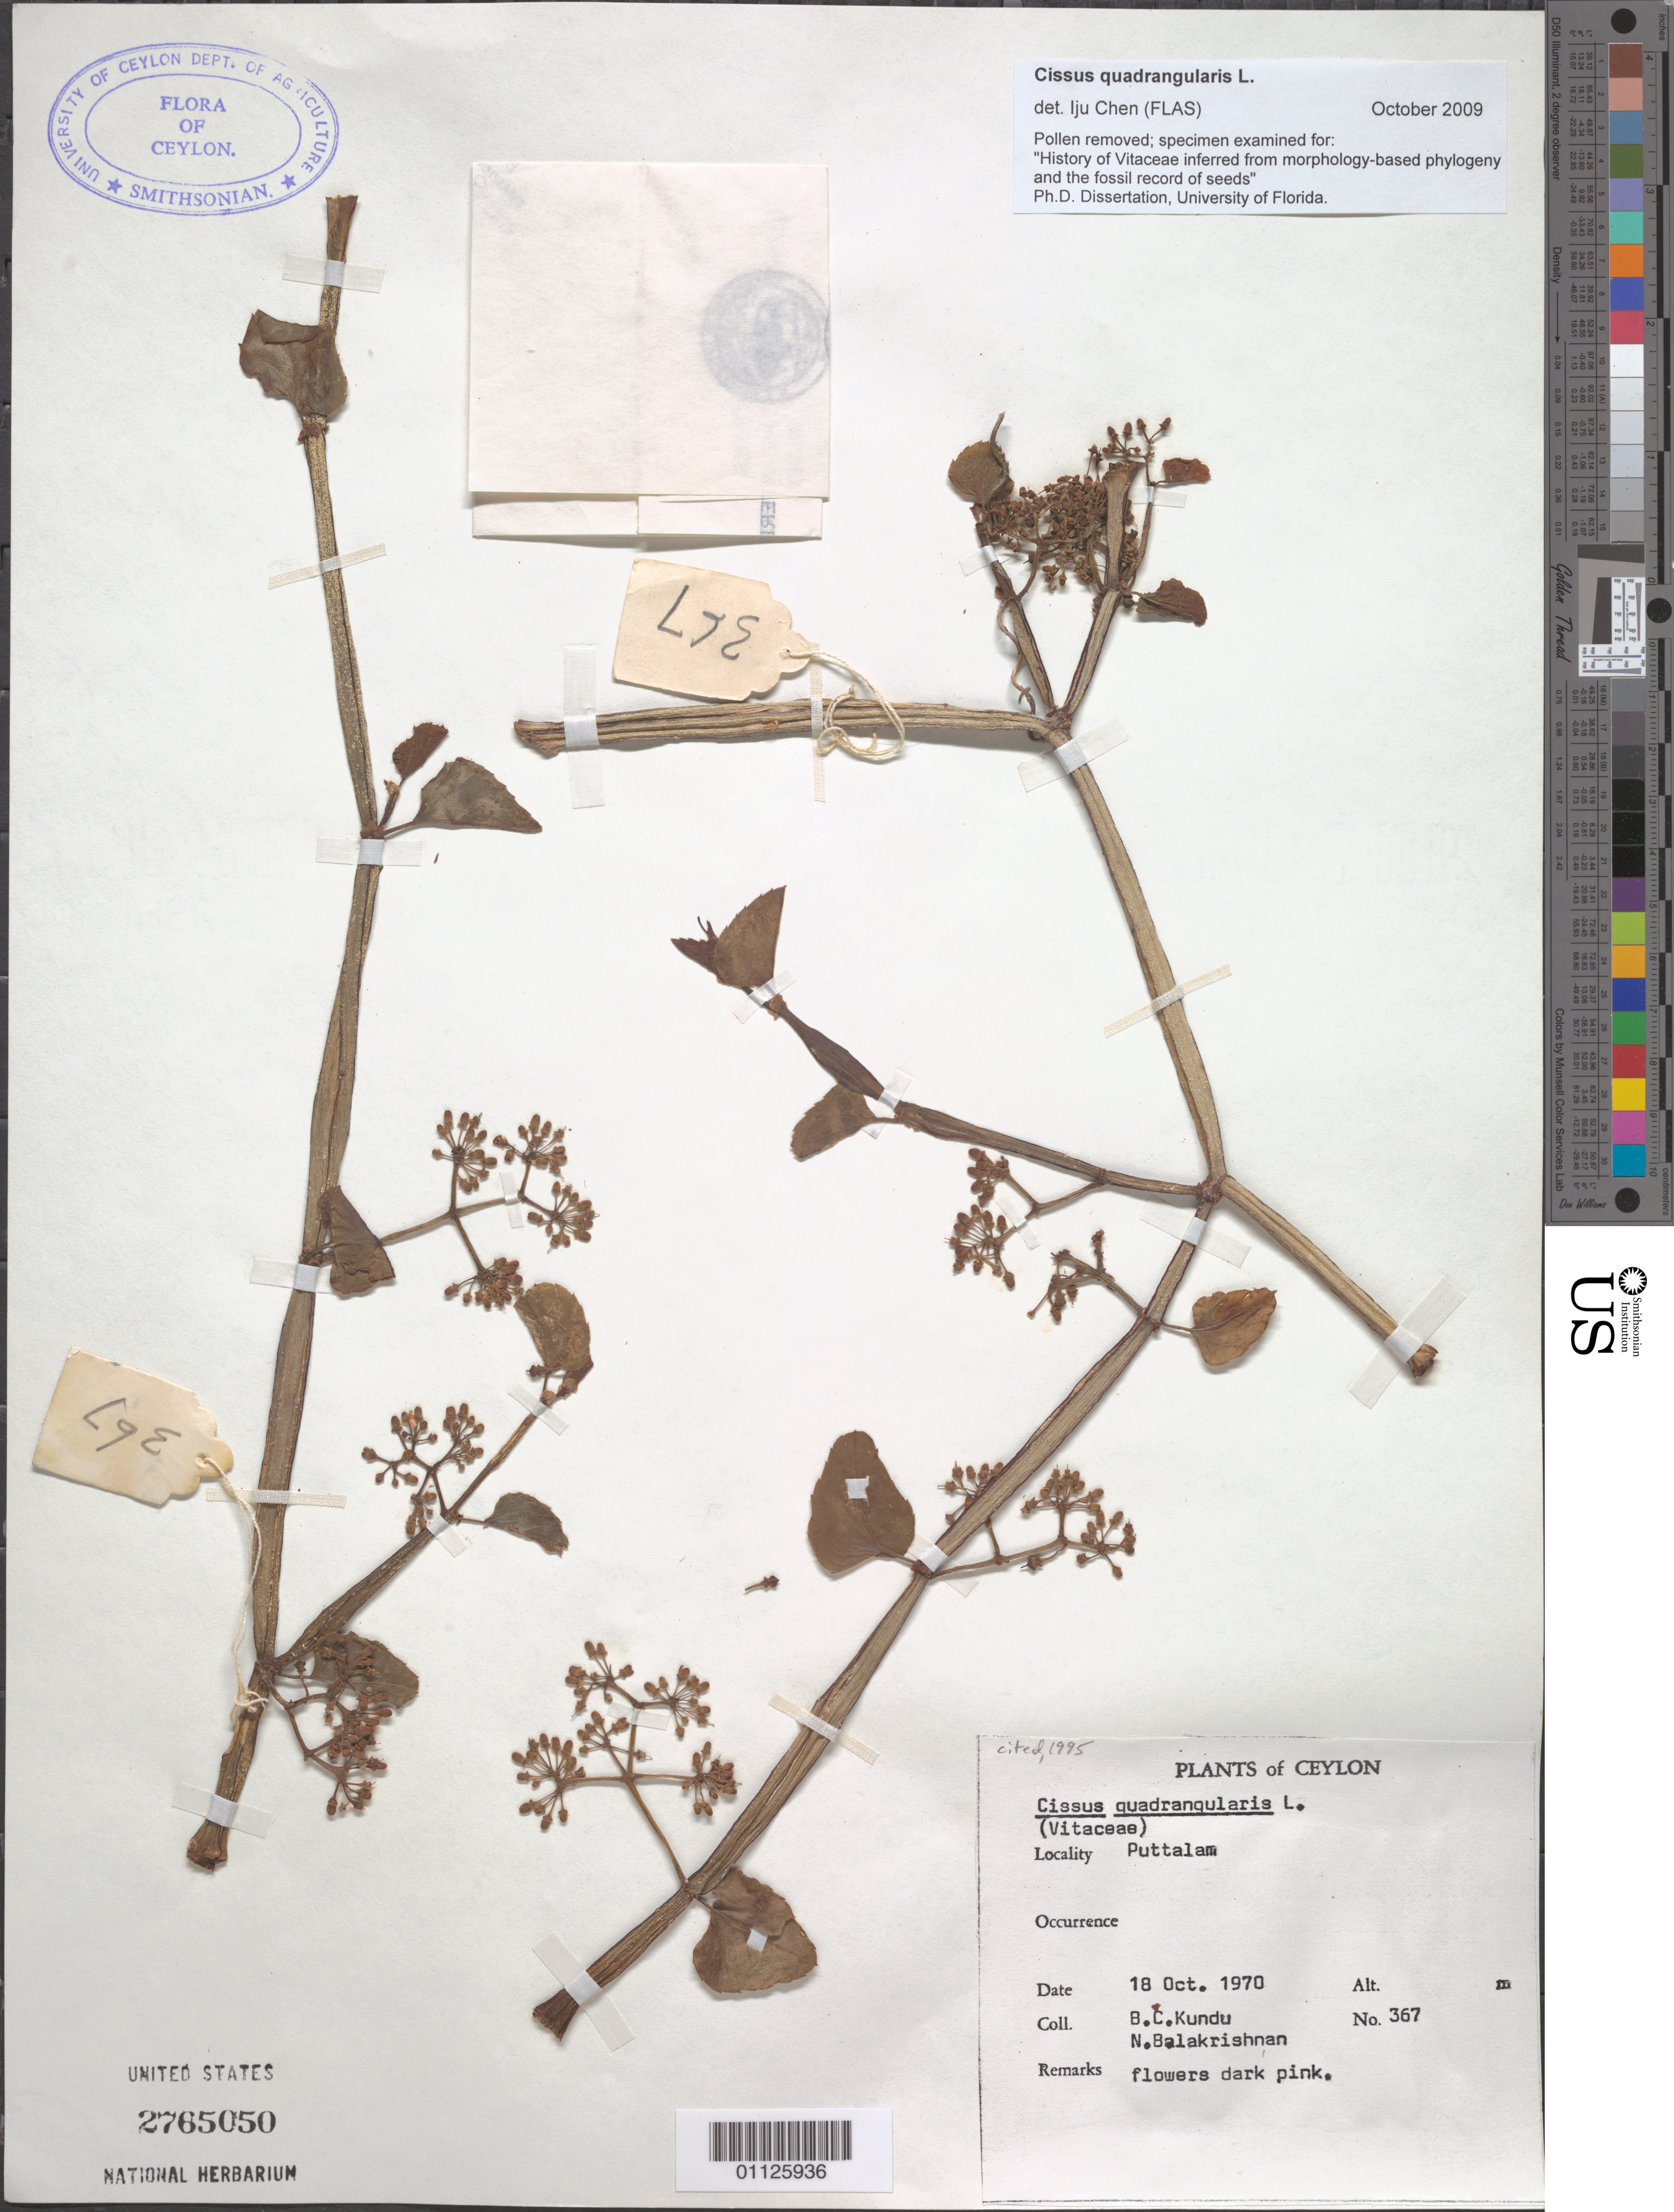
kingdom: Plantae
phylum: Tracheophyta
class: Magnoliopsida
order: Vitales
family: Vitaceae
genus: Cissus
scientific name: Cissus quadrangularis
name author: L.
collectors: B. C. Kundu & N. P. Balakrishnan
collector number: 367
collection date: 1970-10-18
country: Sri Lanka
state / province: North Western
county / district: Puttalam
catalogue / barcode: US 2765050